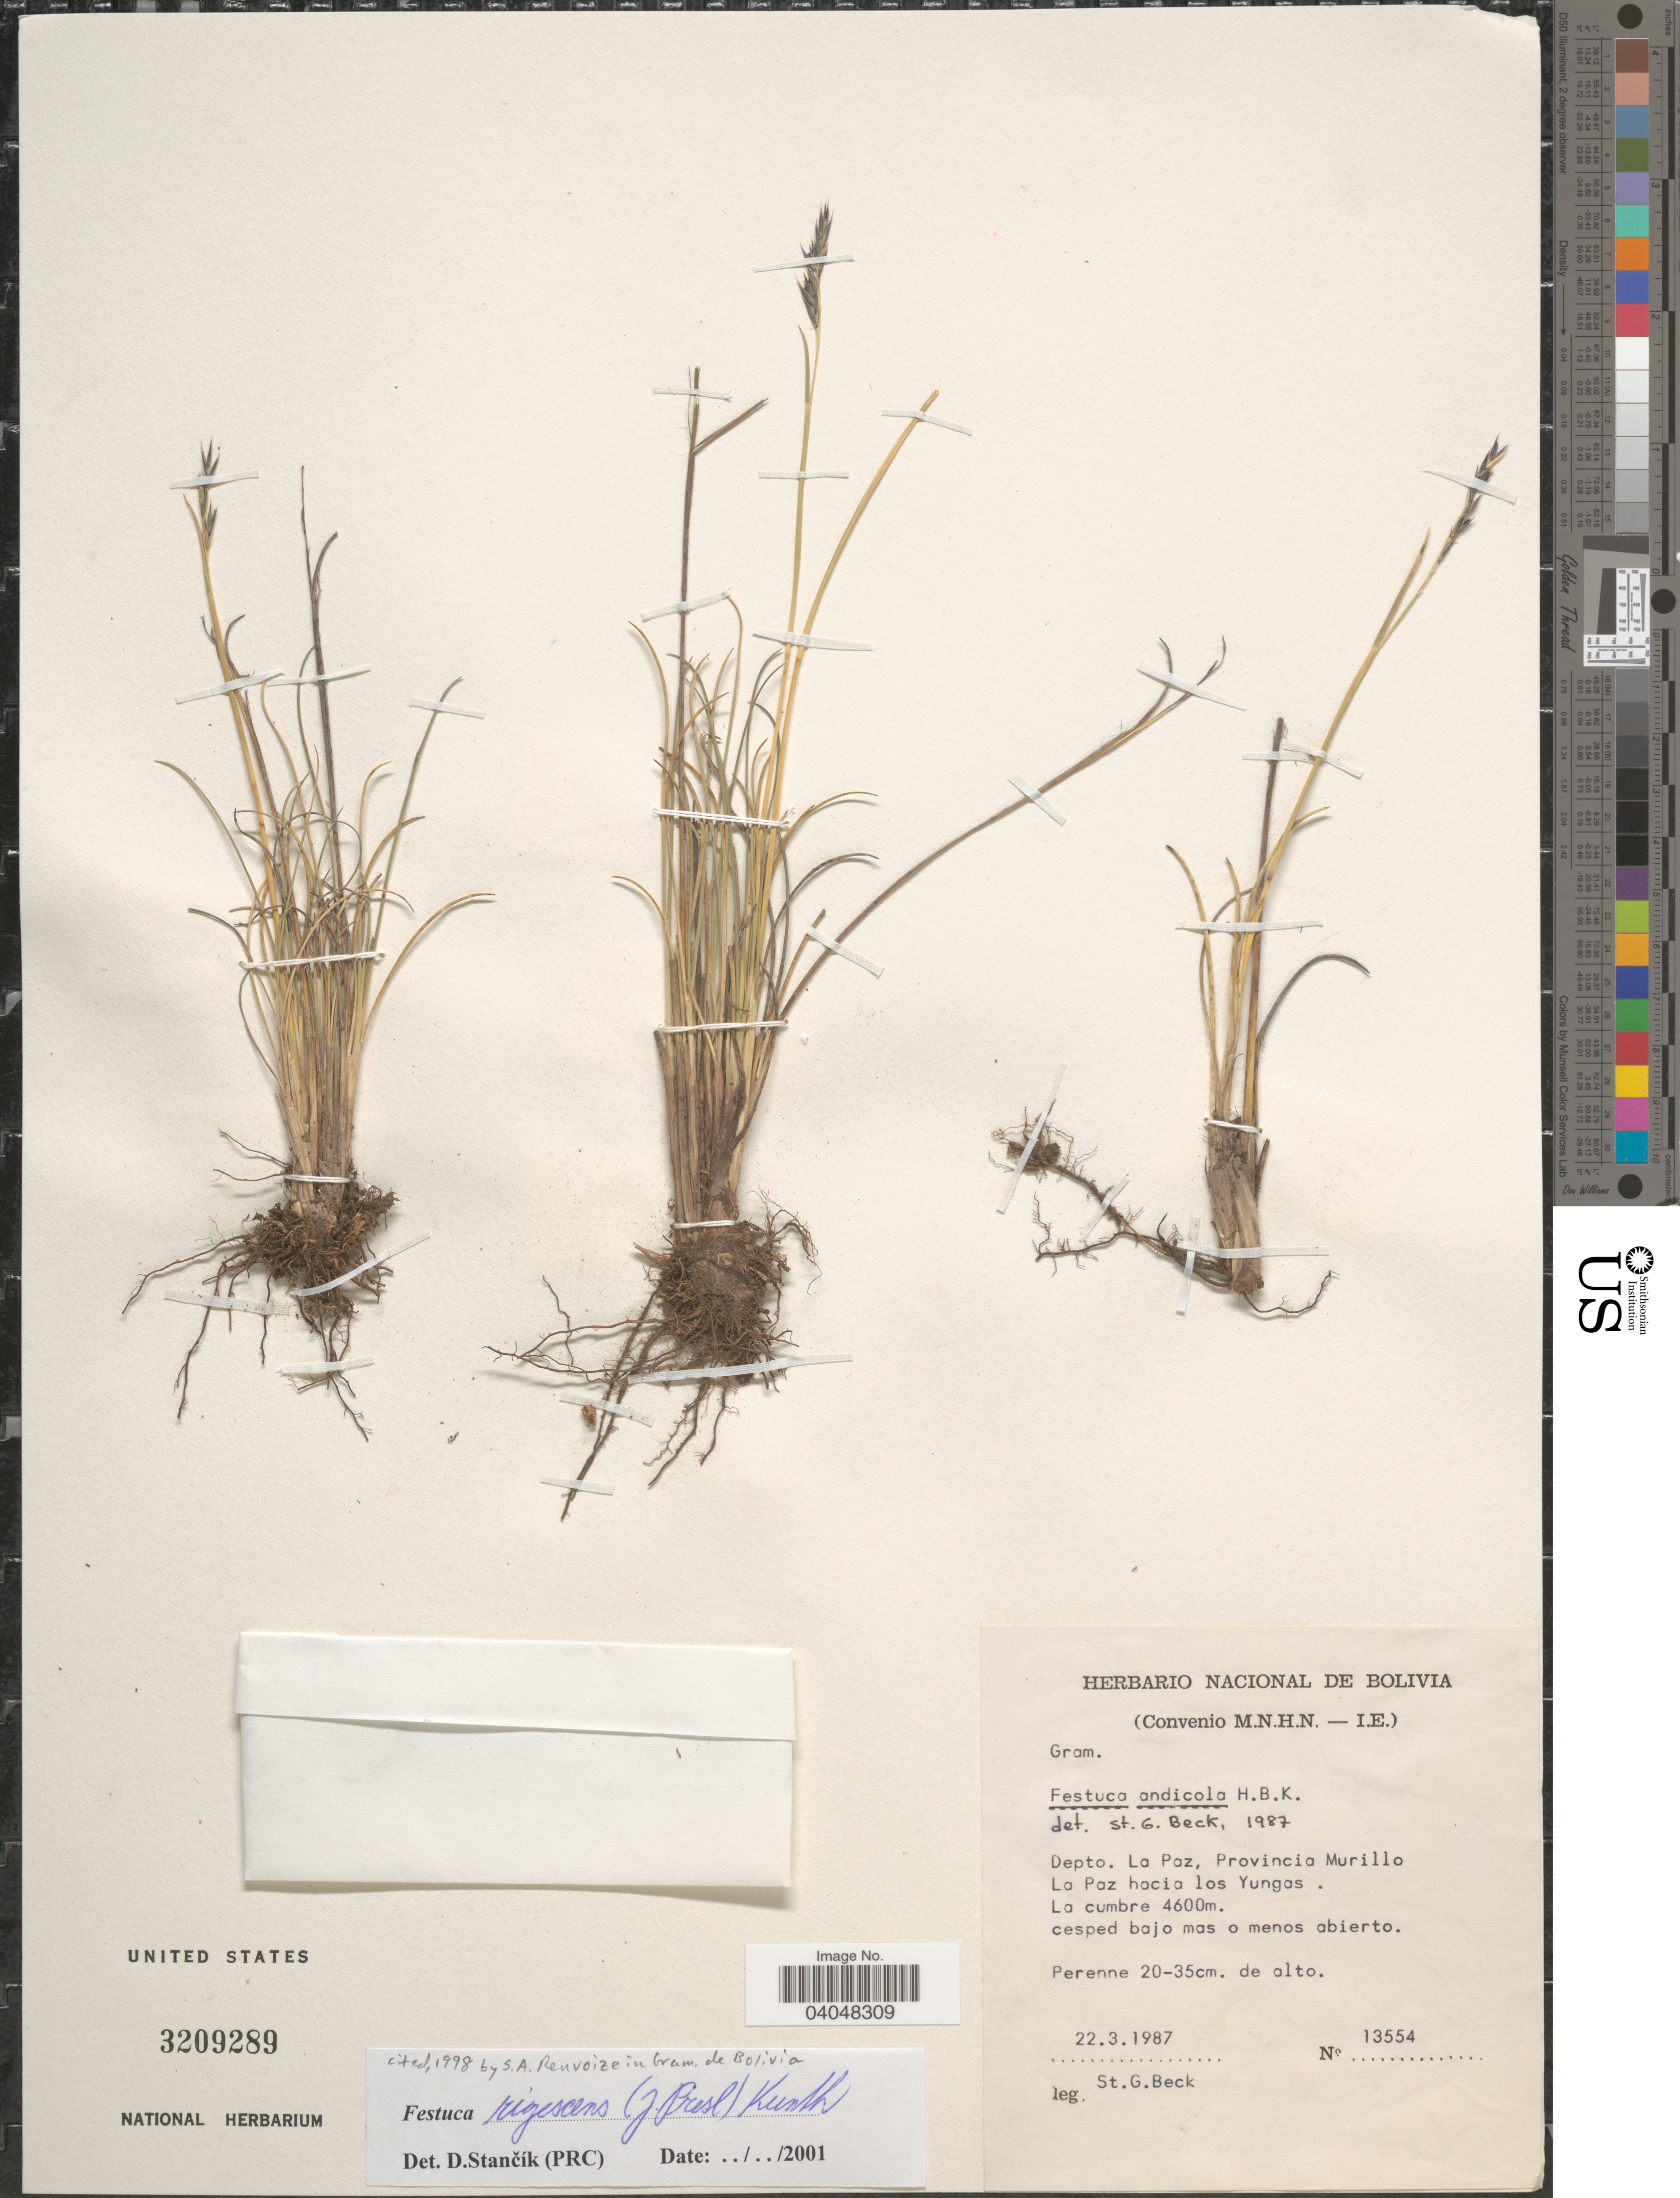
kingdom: Plantae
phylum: Tracheophyta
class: Liliopsida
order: Poales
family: Poaceae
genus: Festuca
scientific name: Festuca rigescens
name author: (J. Presl) Kunth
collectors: S. G. Beck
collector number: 13554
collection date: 1987-03-22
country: Bolivia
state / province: La Paz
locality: Depto. La Paz, Provincia Murillo. La Paz hacia los Yungas. La cumbre cesped bajo mas o menos abierto.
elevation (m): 4600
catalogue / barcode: US 3209289